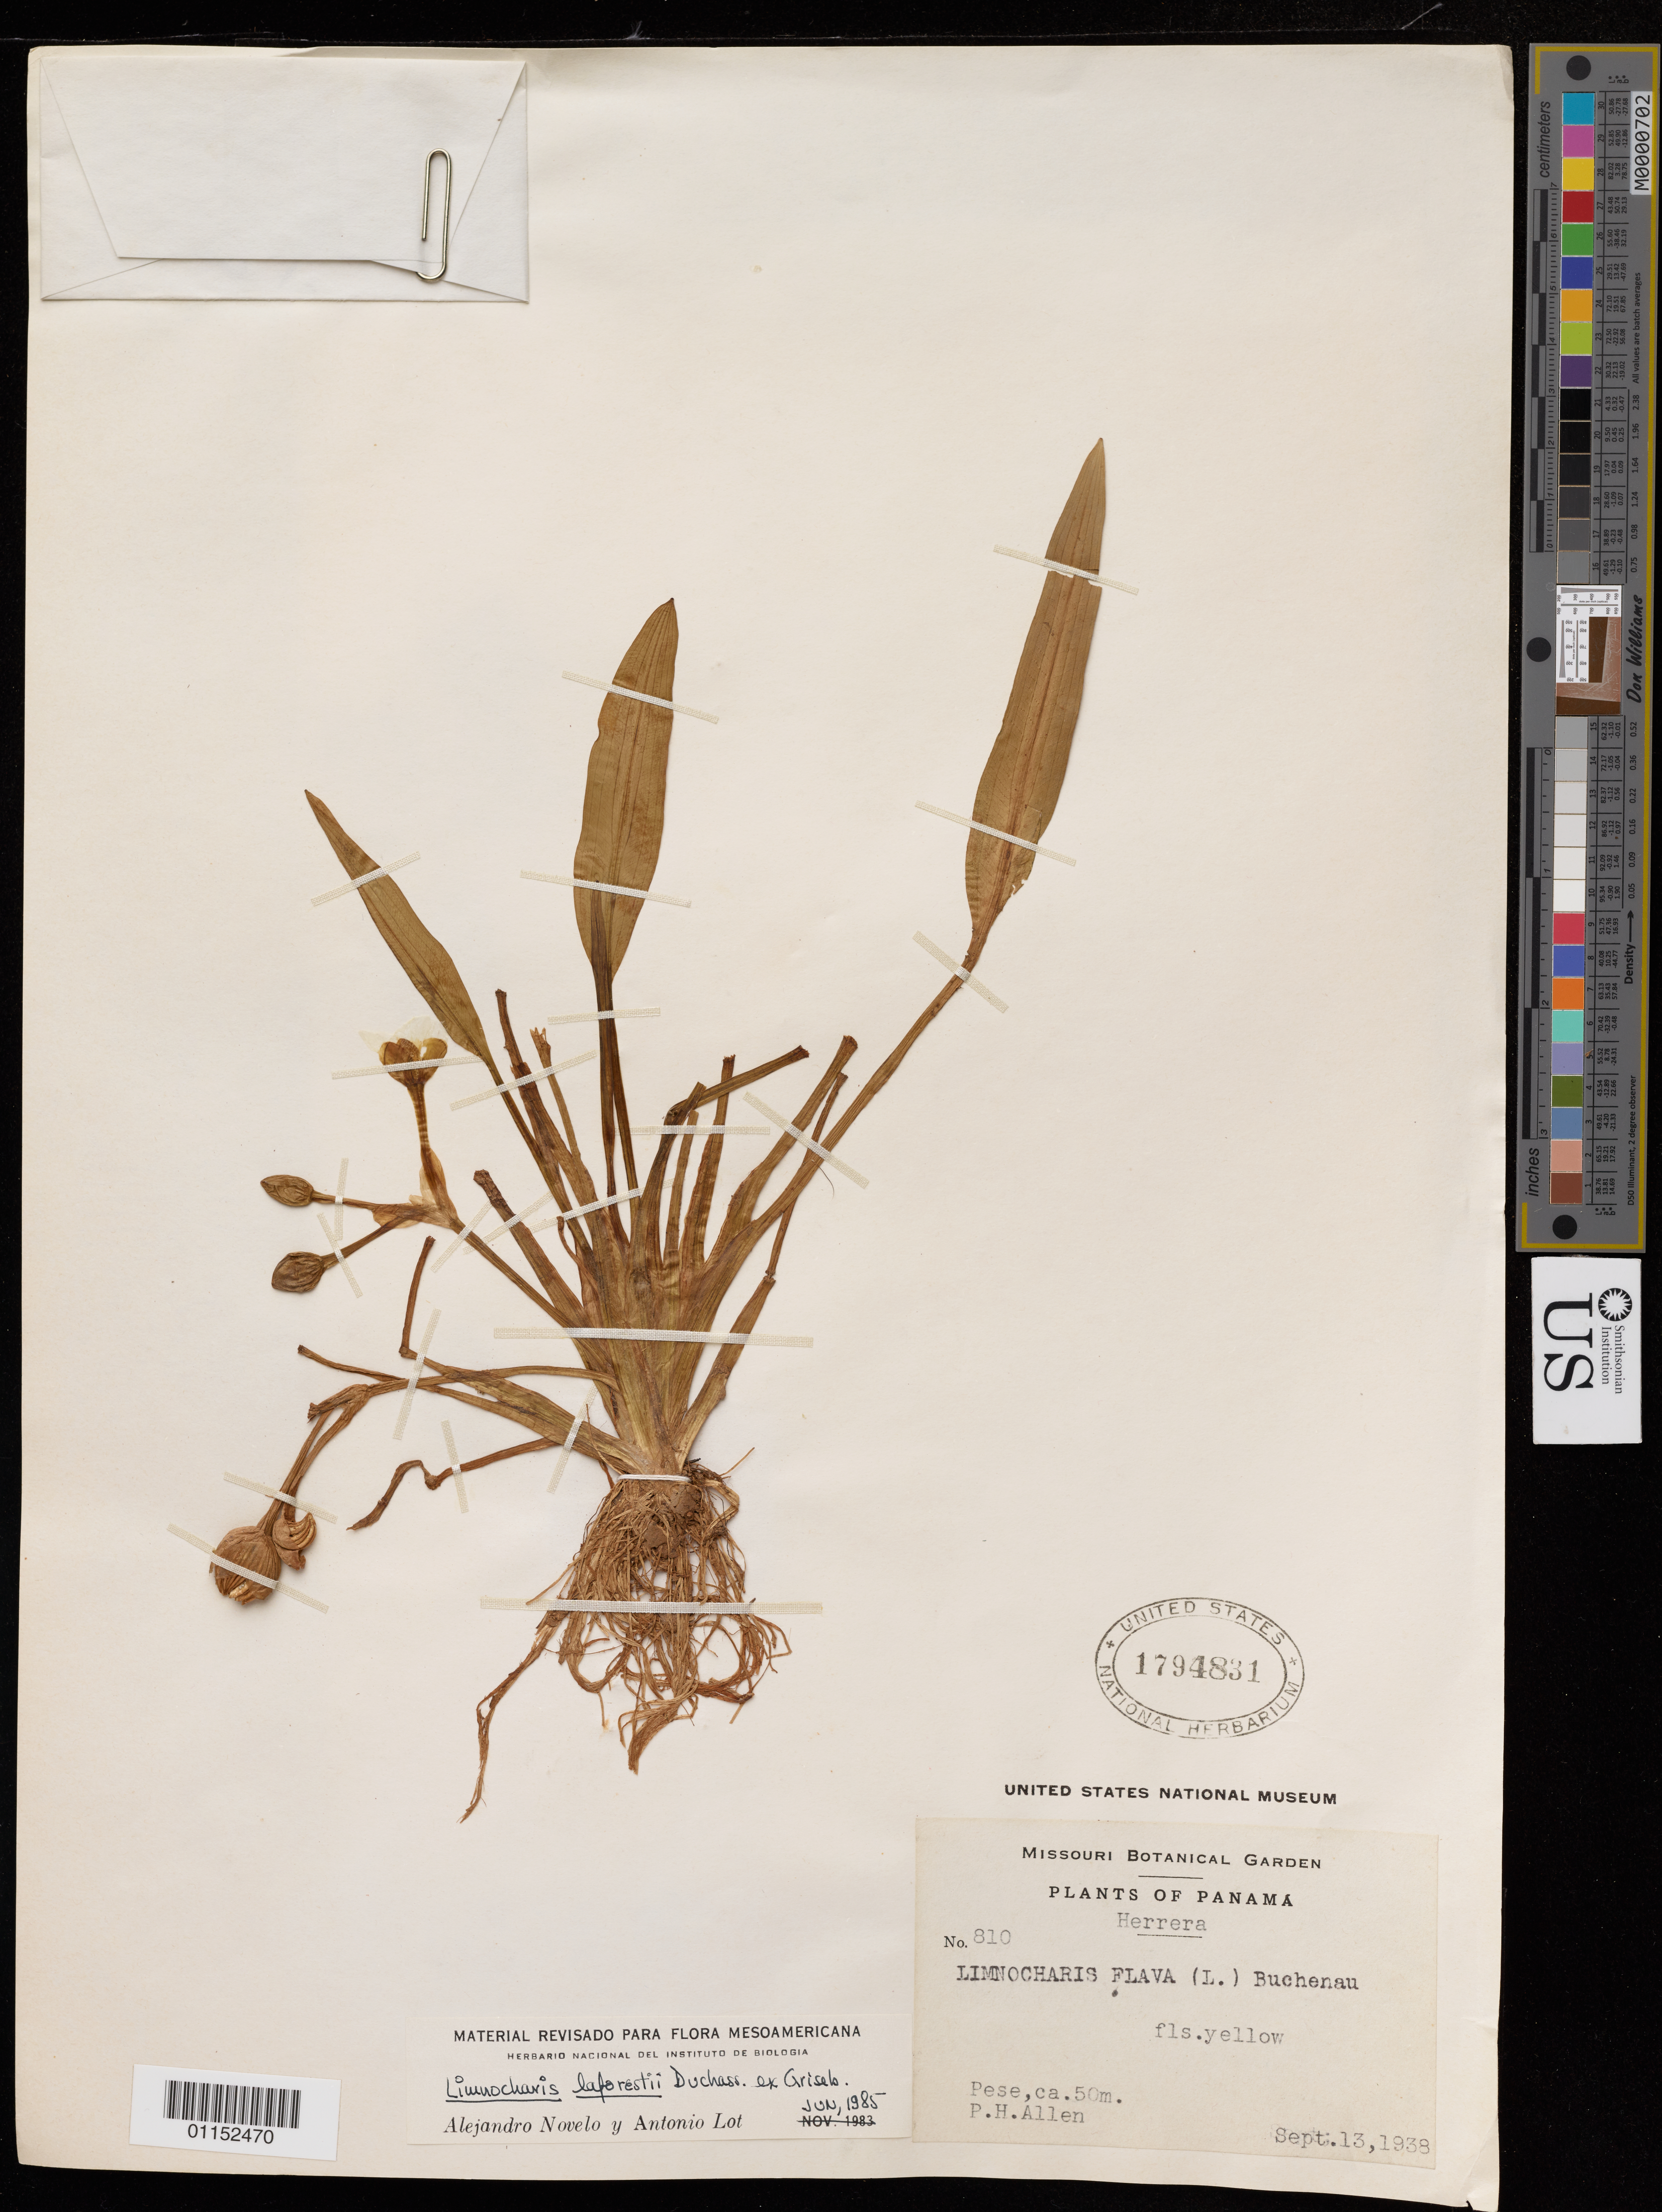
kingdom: Plantae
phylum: Tracheophyta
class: Liliopsida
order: Alismatales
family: Alismataceae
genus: Limnocharis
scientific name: Limnocharis laforestii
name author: Duchass. ex Griseb.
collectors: P. H. Allen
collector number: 810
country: Panama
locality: Pese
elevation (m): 50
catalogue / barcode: US 1794831